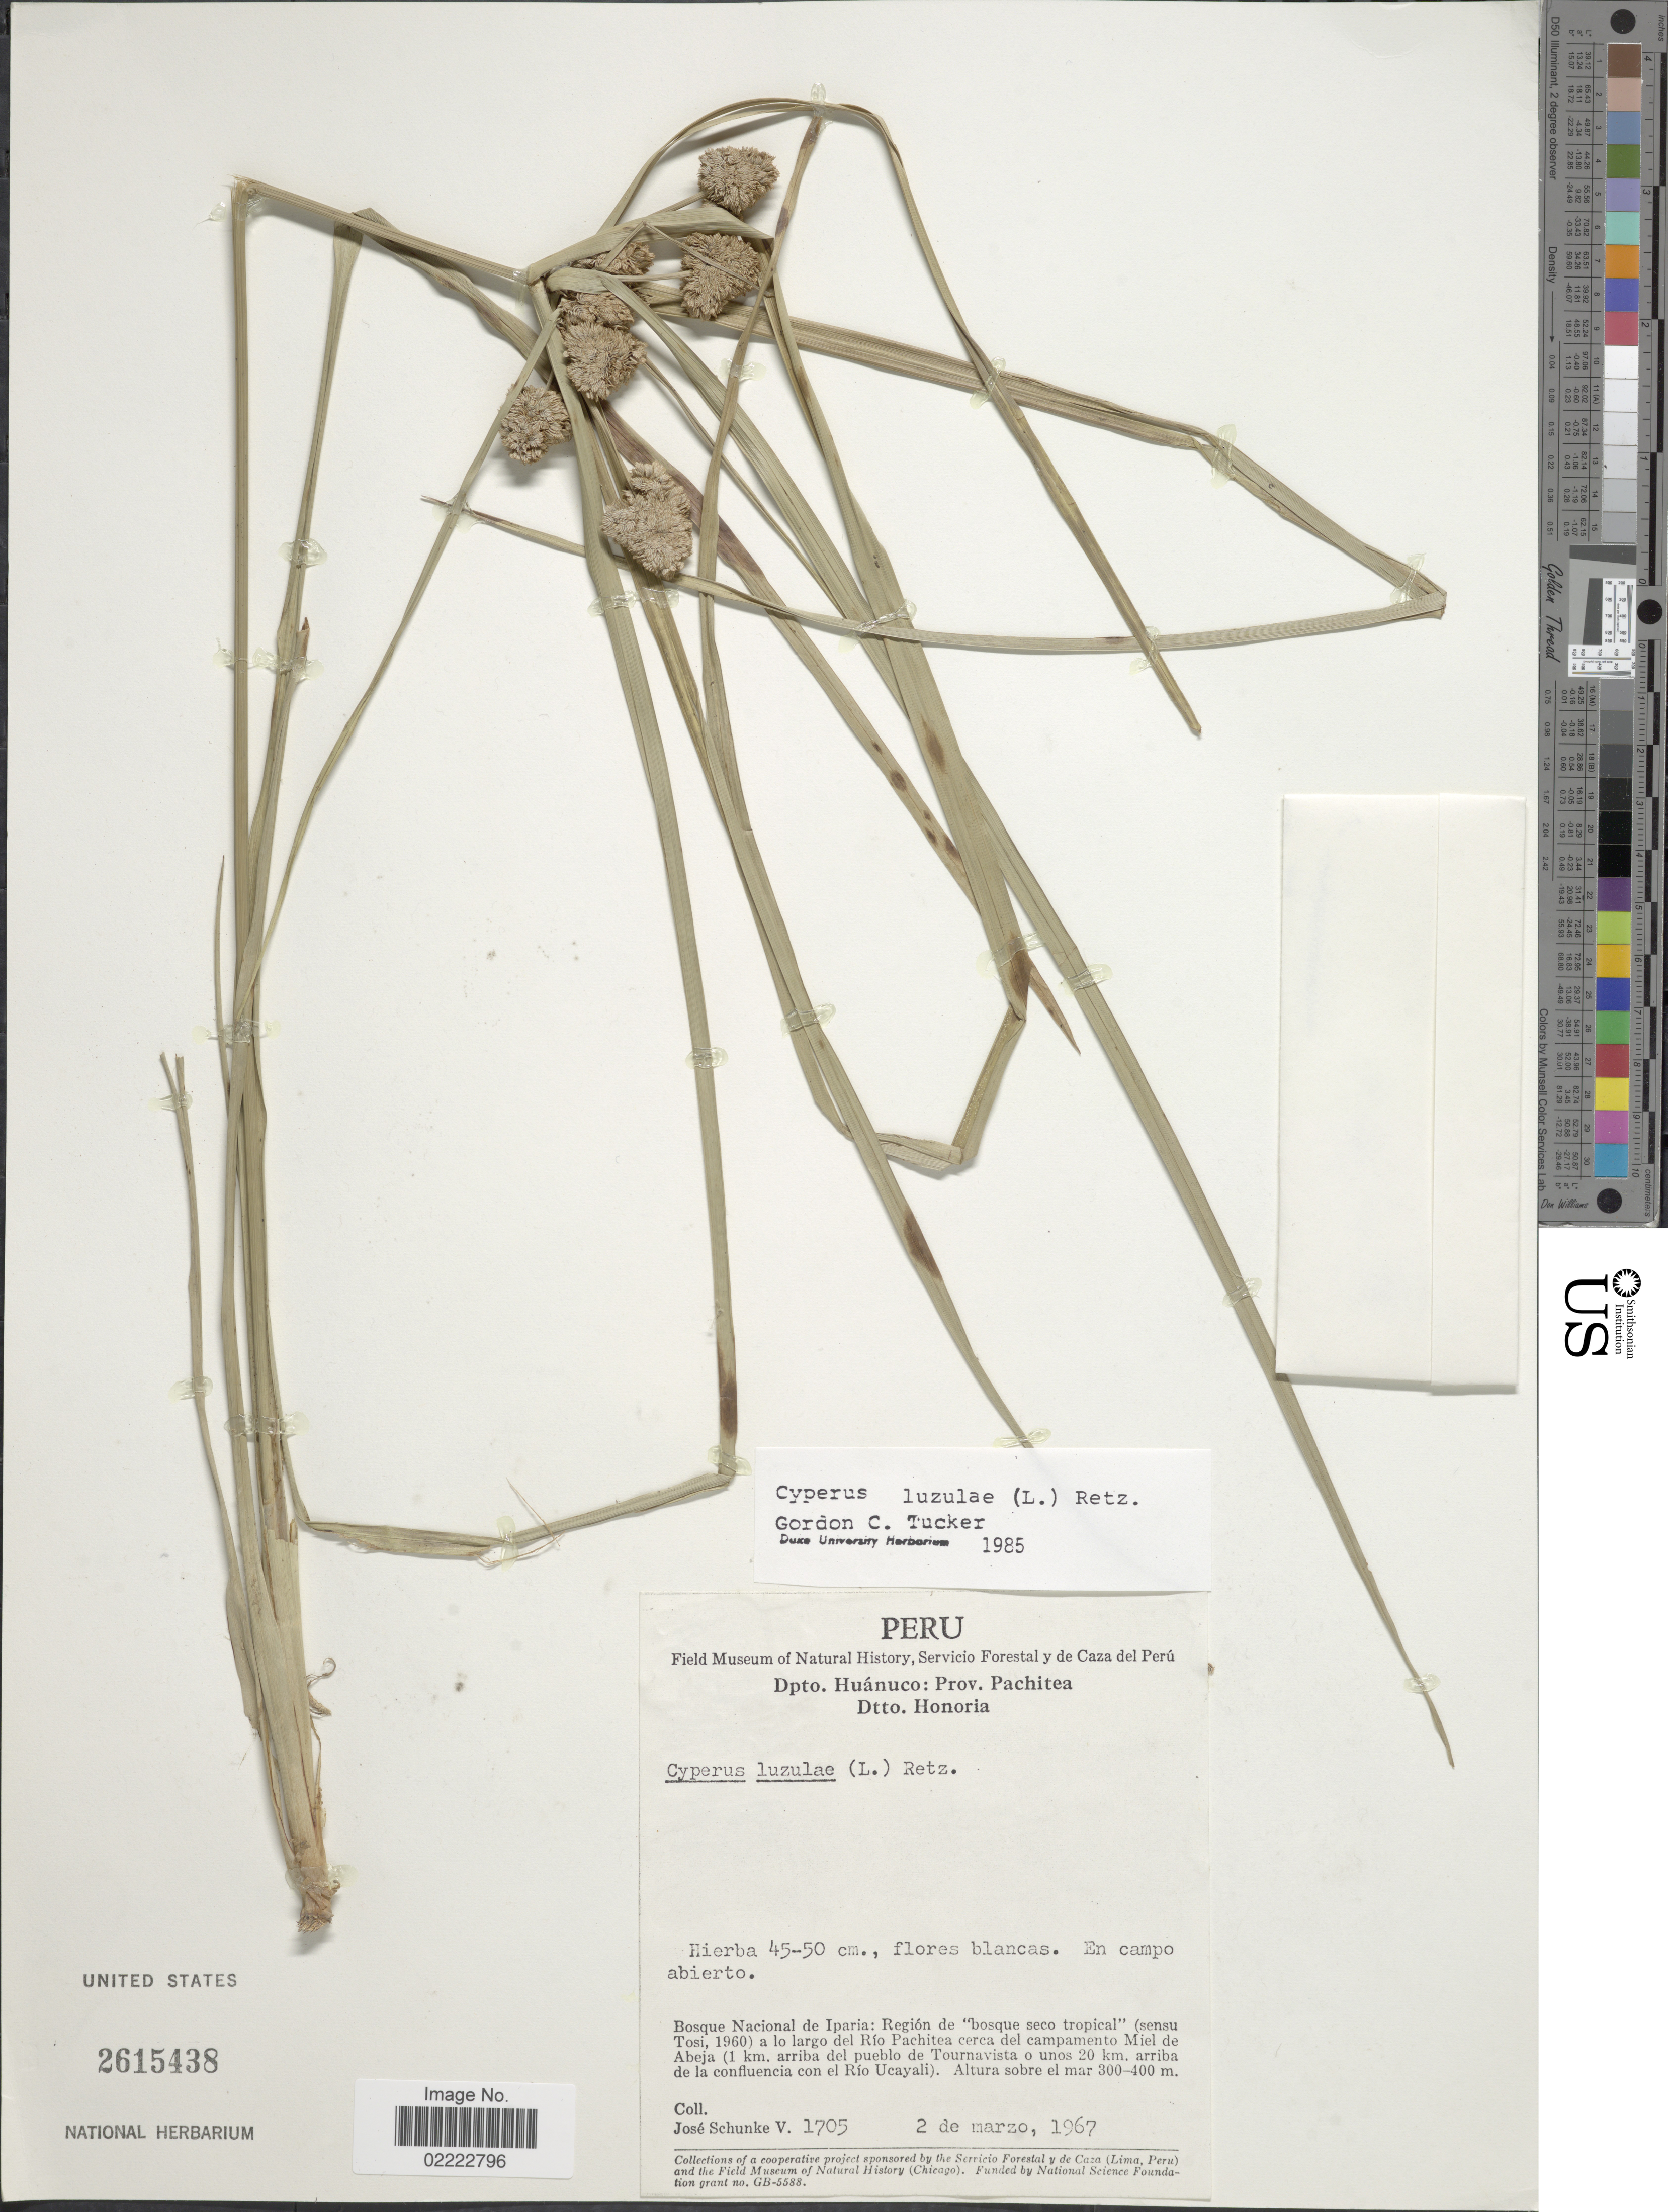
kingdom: Plantae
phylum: Tracheophyta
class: Liliopsida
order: Poales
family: Cyperaceae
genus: Cyperus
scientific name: Cyperus luzulae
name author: (L.) Rottb. ex Retz.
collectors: J. Schunke Vigo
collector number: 1705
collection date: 1967-03-02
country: Peru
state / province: Huánuco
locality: Dpto. Huánuco: Prov. Pachitea, Dtto Honoria, Bosque Nacional de Iparia: Región de 'bosque seco tropical' (sensu Tosi, 1960) a lo largo del Río Pachitea cerca del campamento Miel de Abeja (1 km arriba del pueblo de Tournavista o unos 20 km arriba de la confluencia con el Río Ucayali)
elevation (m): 300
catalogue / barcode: US 2615438